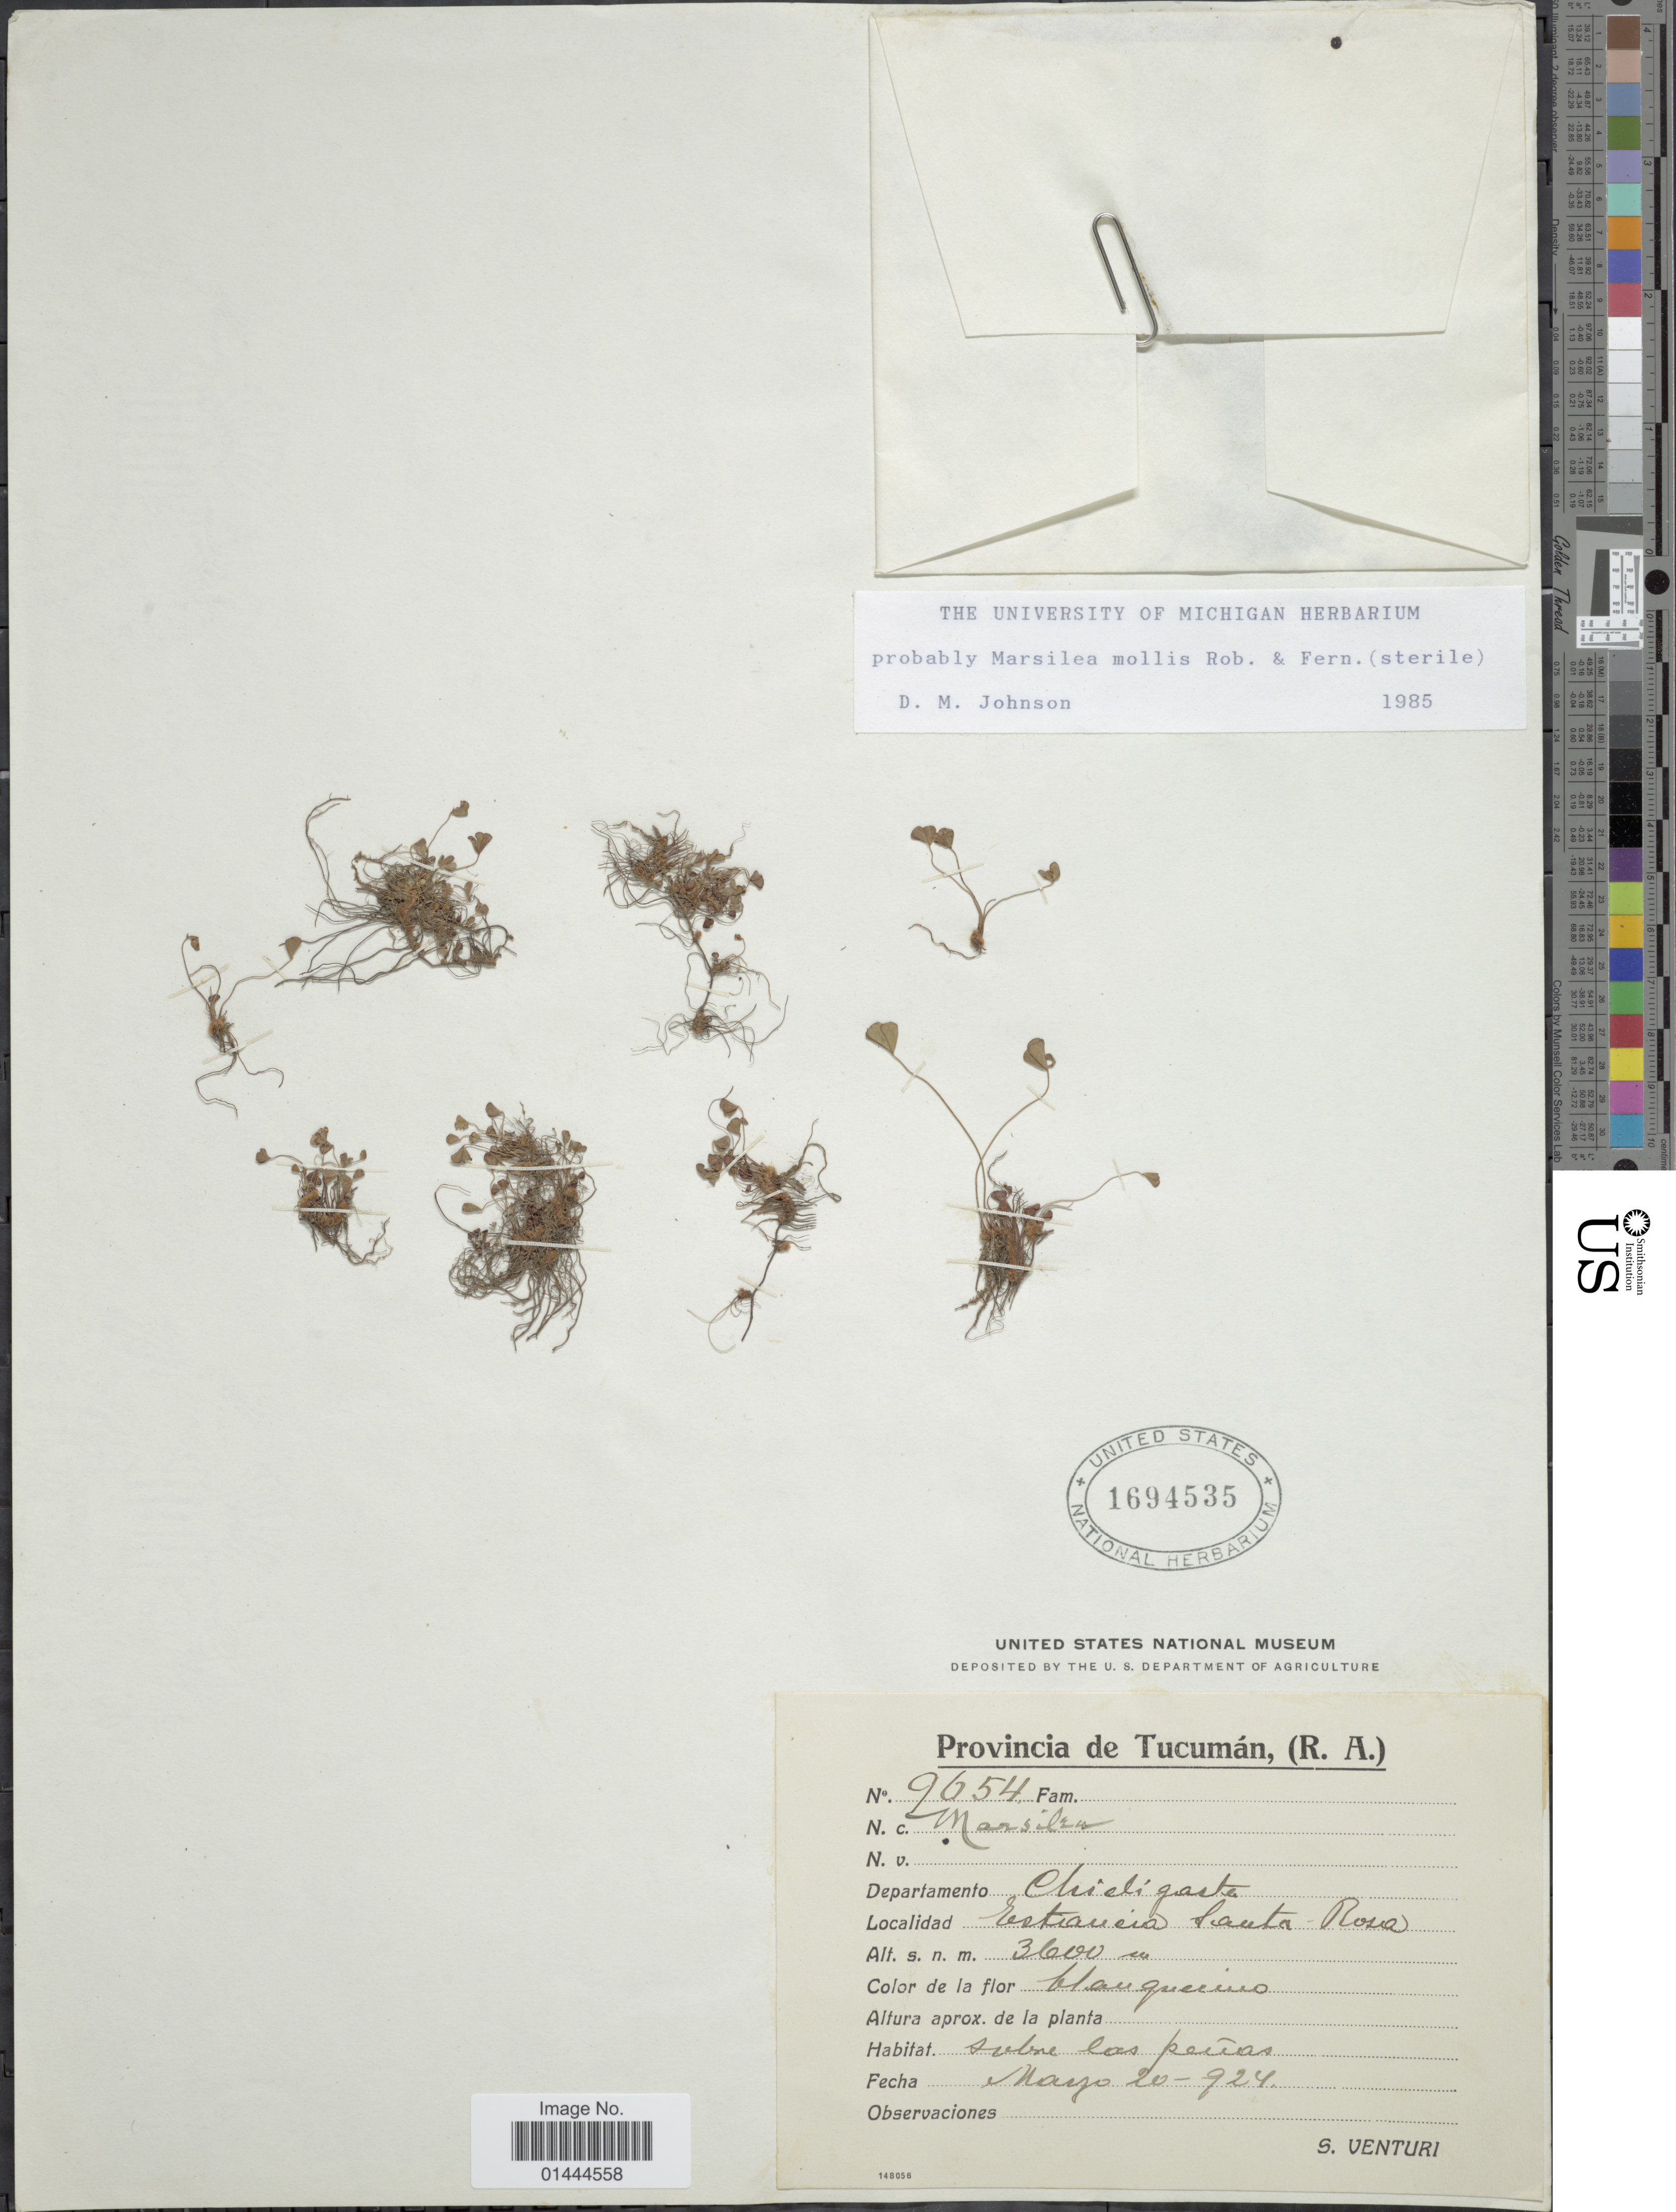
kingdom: Plantae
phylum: Tracheophyta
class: Polypodiopsida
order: Salviniales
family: Marsileaceae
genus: Marsilea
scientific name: Marsilea mollis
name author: B.L. Rob. & Fernald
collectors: S. Venturi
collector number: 2654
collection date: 1924-05-20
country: Argentina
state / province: Tucuman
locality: Departamento Chicligasta, Estancia Santa Rosa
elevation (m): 3600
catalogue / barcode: US 1694535